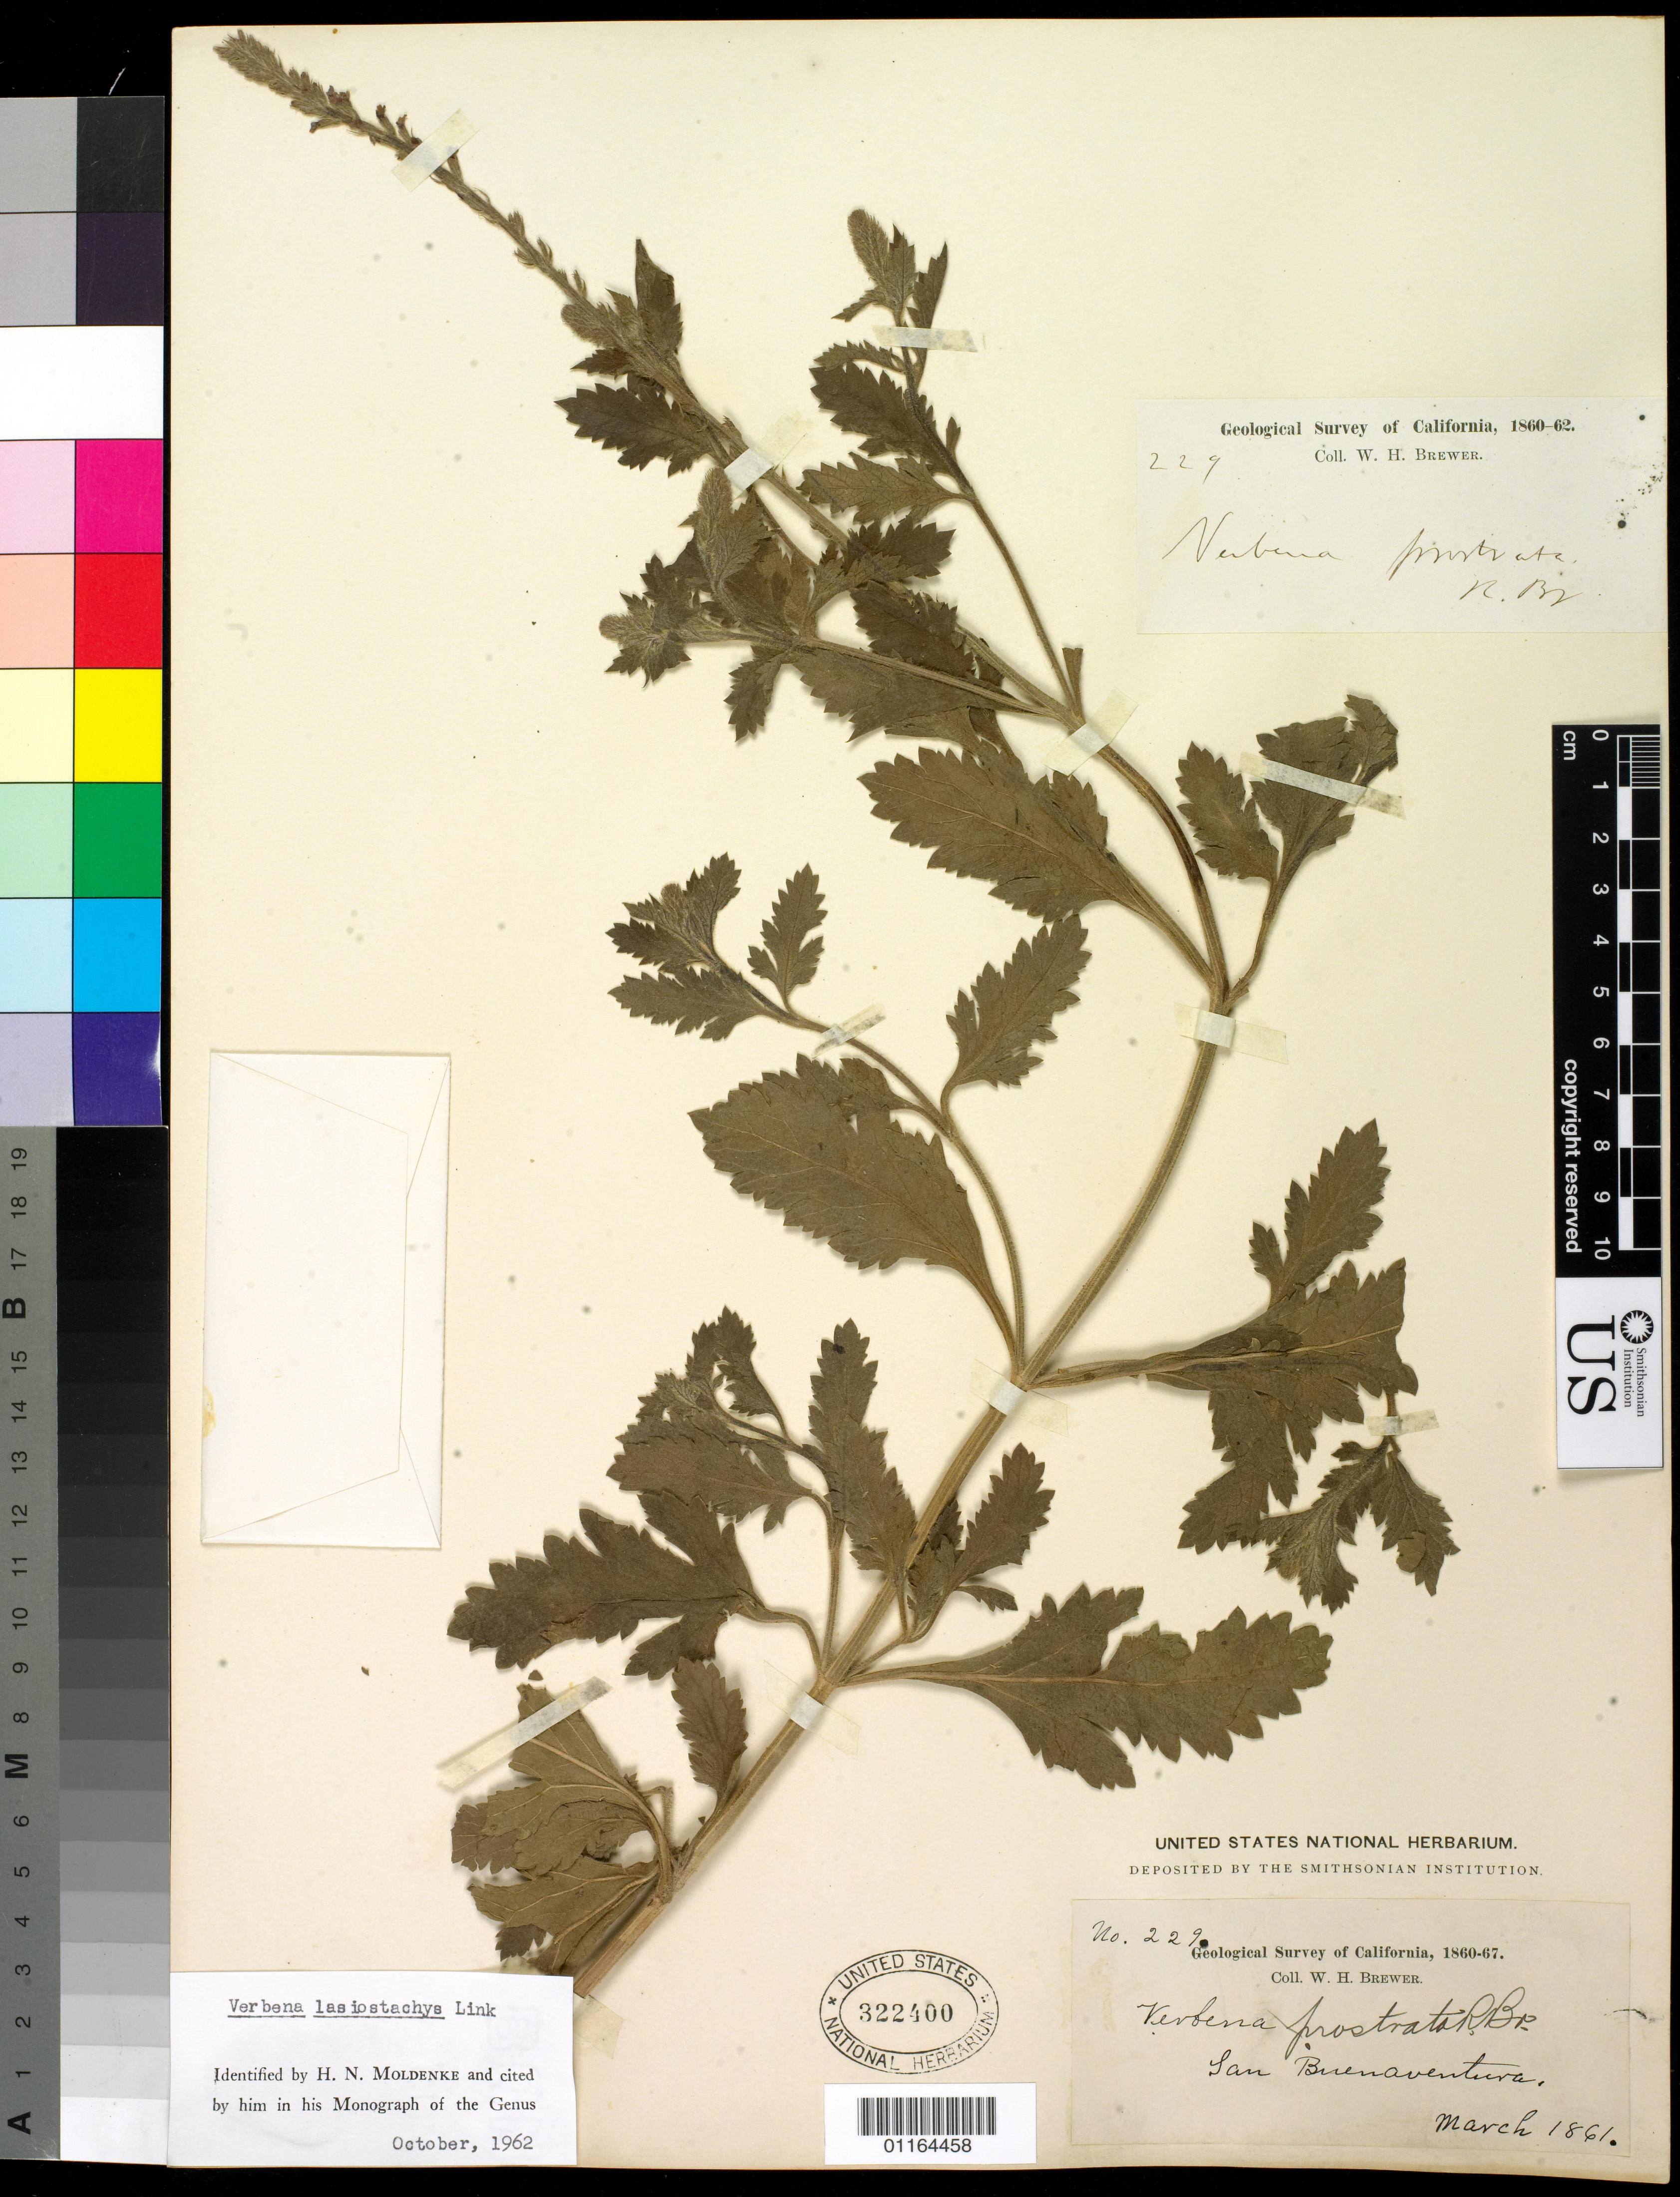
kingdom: Plantae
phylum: Tracheophyta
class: Magnoliopsida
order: Lamiales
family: Verbenaceae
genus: Verbena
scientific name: Verbena lasiostachys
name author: Link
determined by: Moldenke, H. N.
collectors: W. H. Brewer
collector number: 229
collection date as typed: Mar 1861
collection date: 1861-03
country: United States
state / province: California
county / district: Ventura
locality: San Buenaventura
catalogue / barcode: US 322400